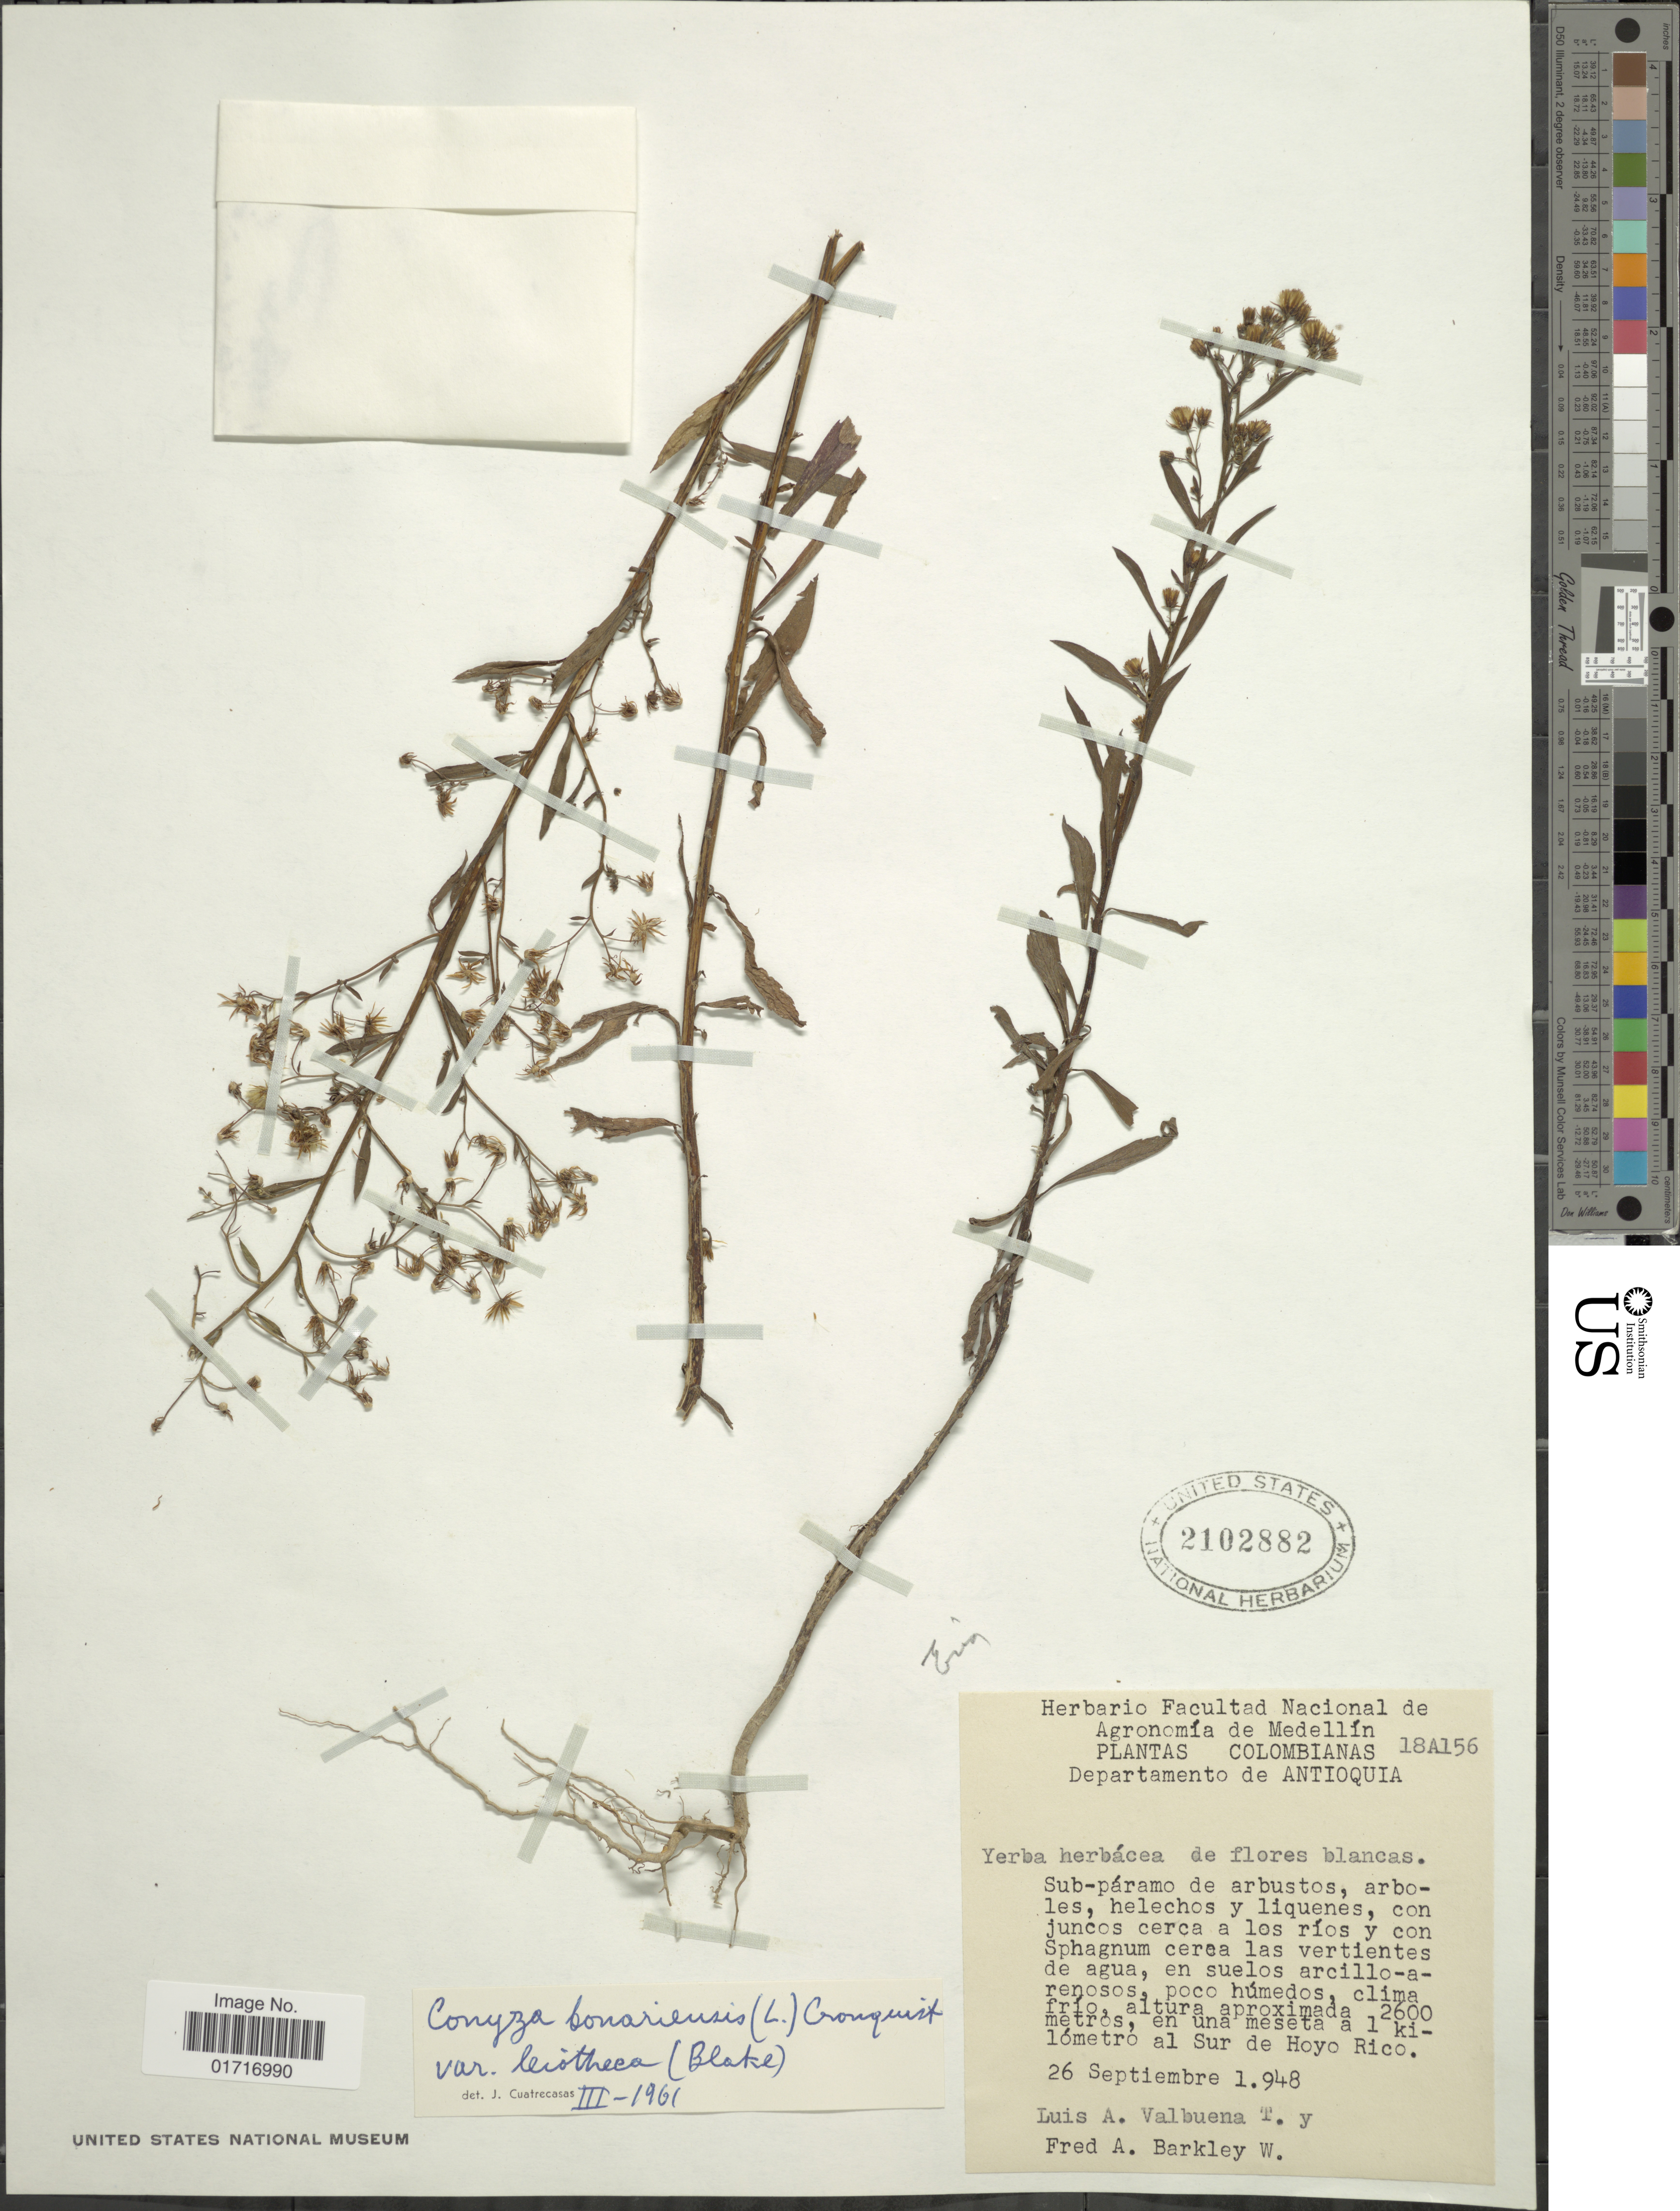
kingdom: Plantae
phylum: Tracheophyta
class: Magnoliopsida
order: Asterales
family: Asteraceae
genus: Conyza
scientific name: Conyza bonariensis var. leiotheca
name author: (S.F. Blake) Cuatrec.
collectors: L. Valbuena & F. A. Barkley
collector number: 18A156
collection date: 1948-09-26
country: Colombia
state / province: Antioquia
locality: Departamento de Antioquia. en una meseta a 1 kilometros al Sur de Hoyo Rico.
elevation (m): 2600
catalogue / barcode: US 2102882